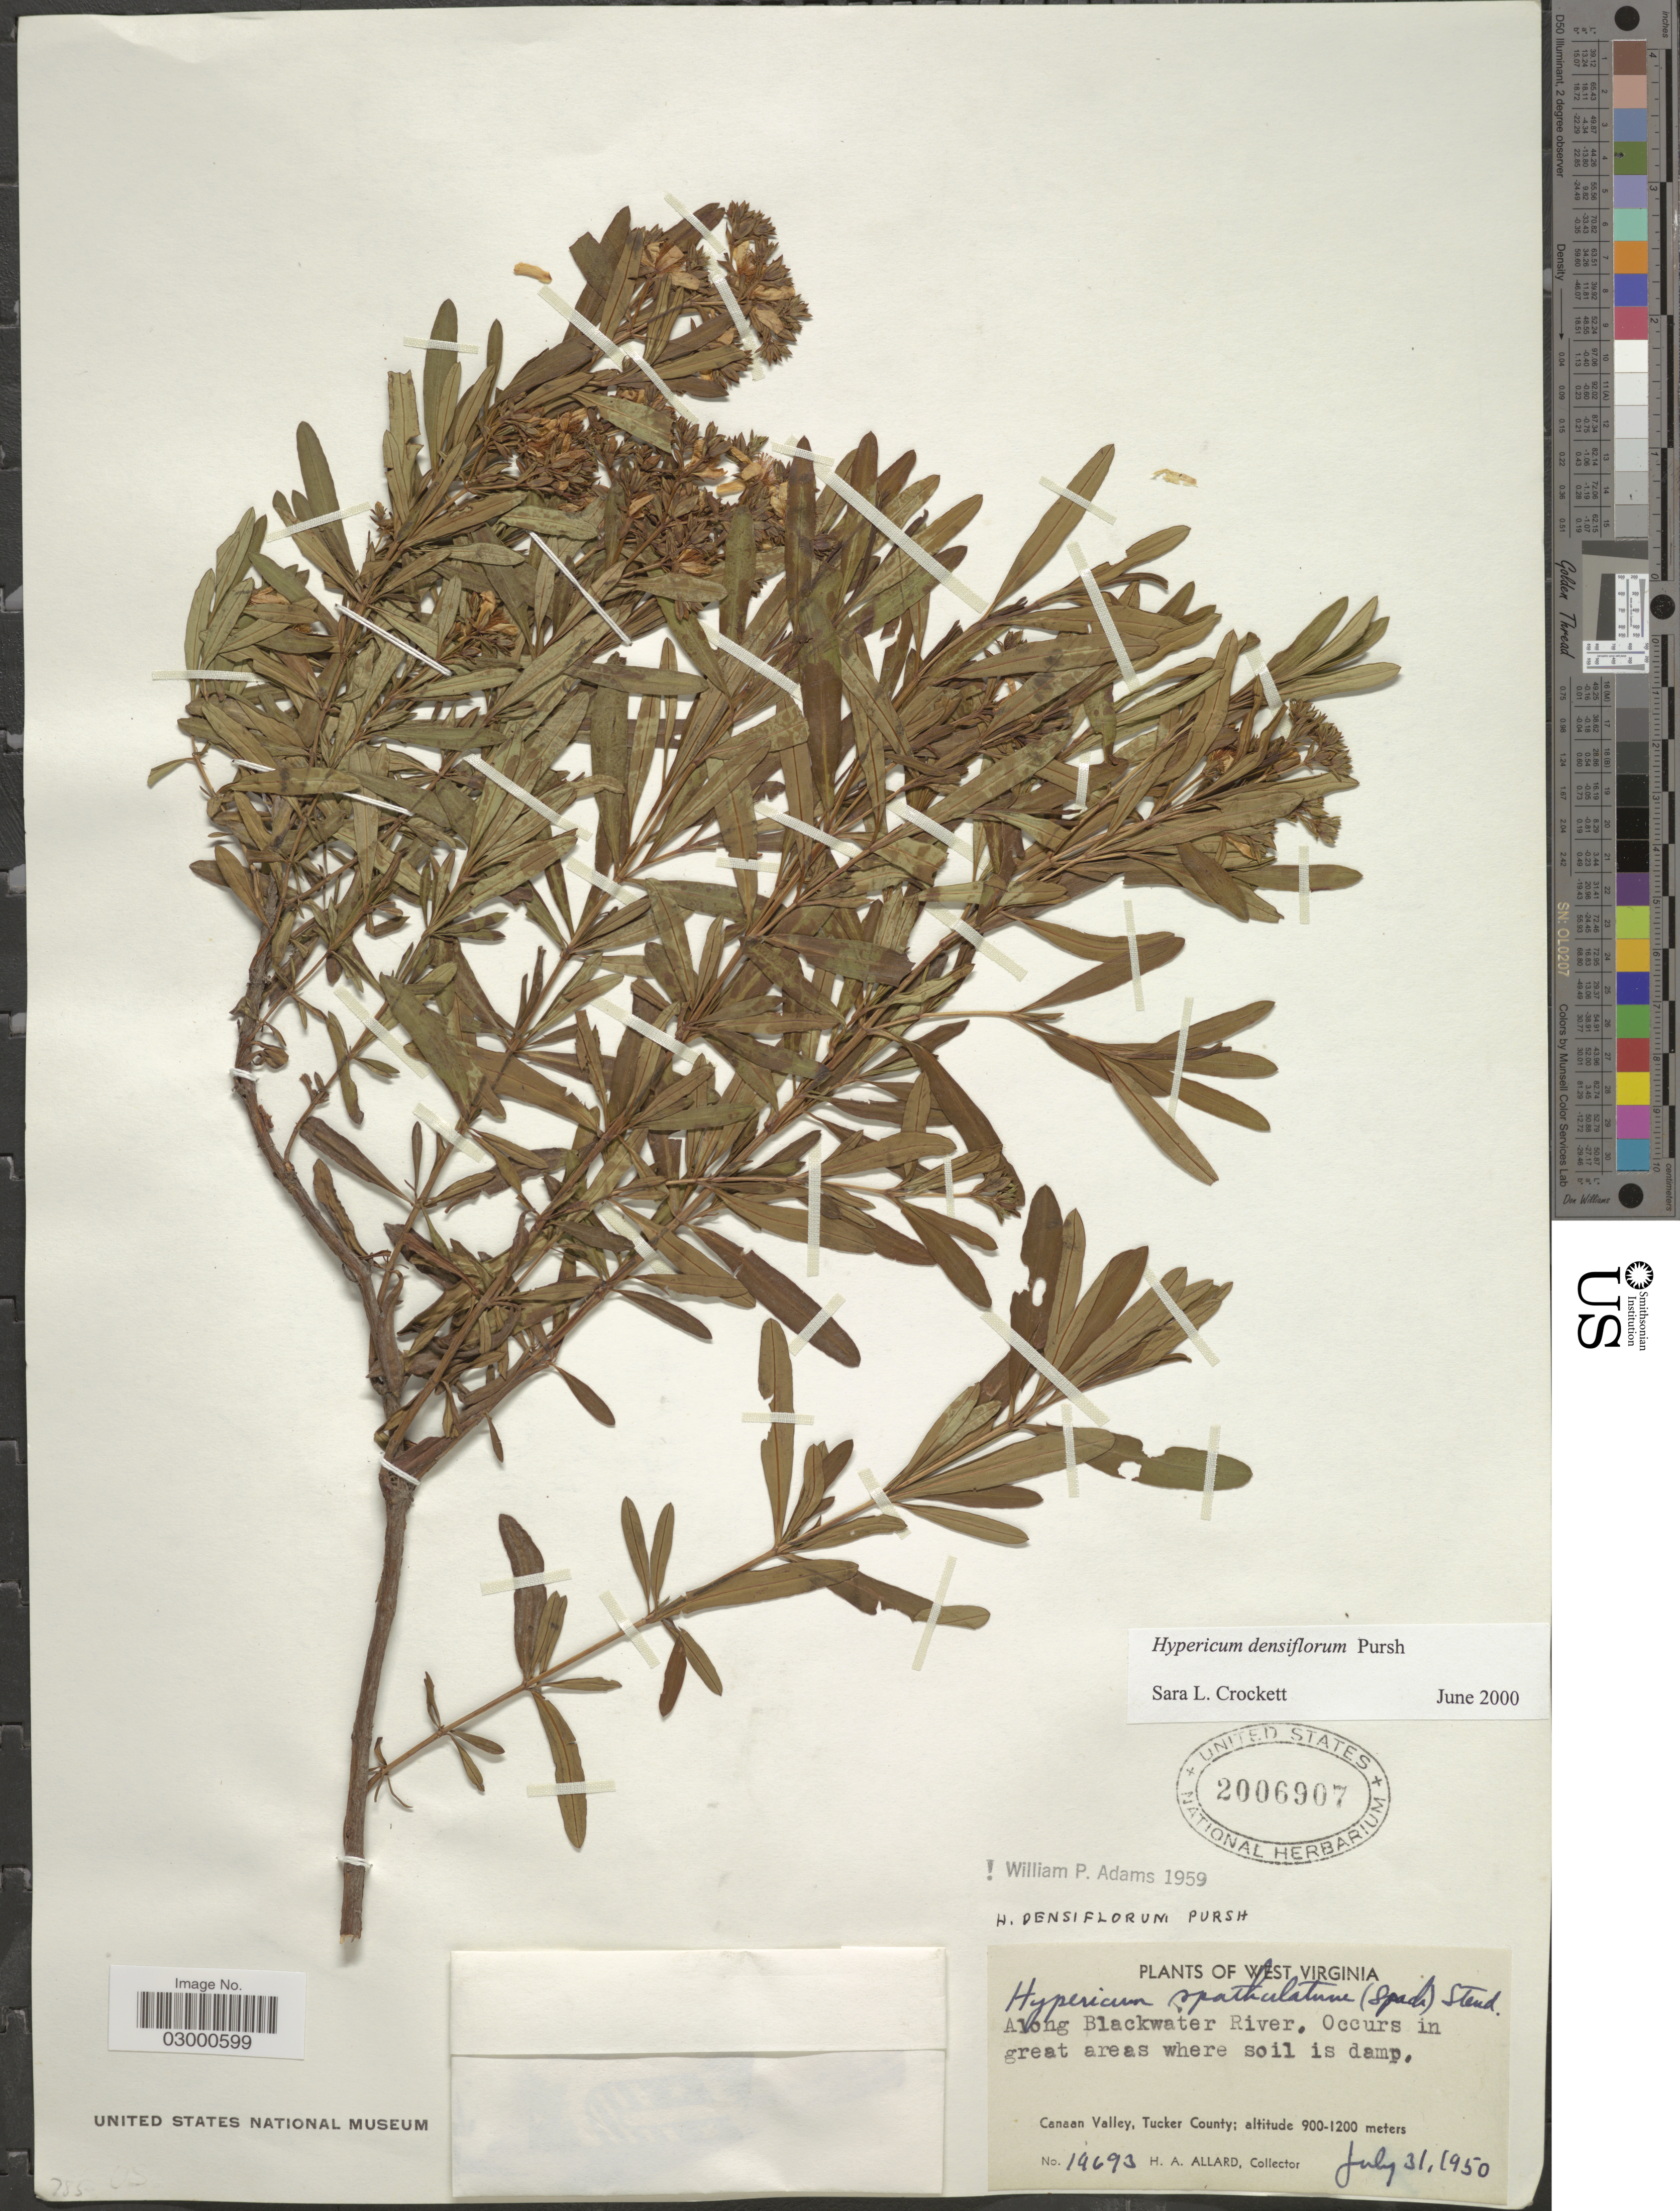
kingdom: Plantae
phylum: Tracheophyta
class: Magnoliopsida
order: Malpighiales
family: Hypericaceae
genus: Hypericum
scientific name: Hypericum densiflorum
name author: Pursh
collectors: H. A. Allard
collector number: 19693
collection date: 1950-07-31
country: United States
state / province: West Virginia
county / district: Tucker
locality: Along Blackwater River, Canaan Valley, Tucker County.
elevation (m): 900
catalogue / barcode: US 2006907